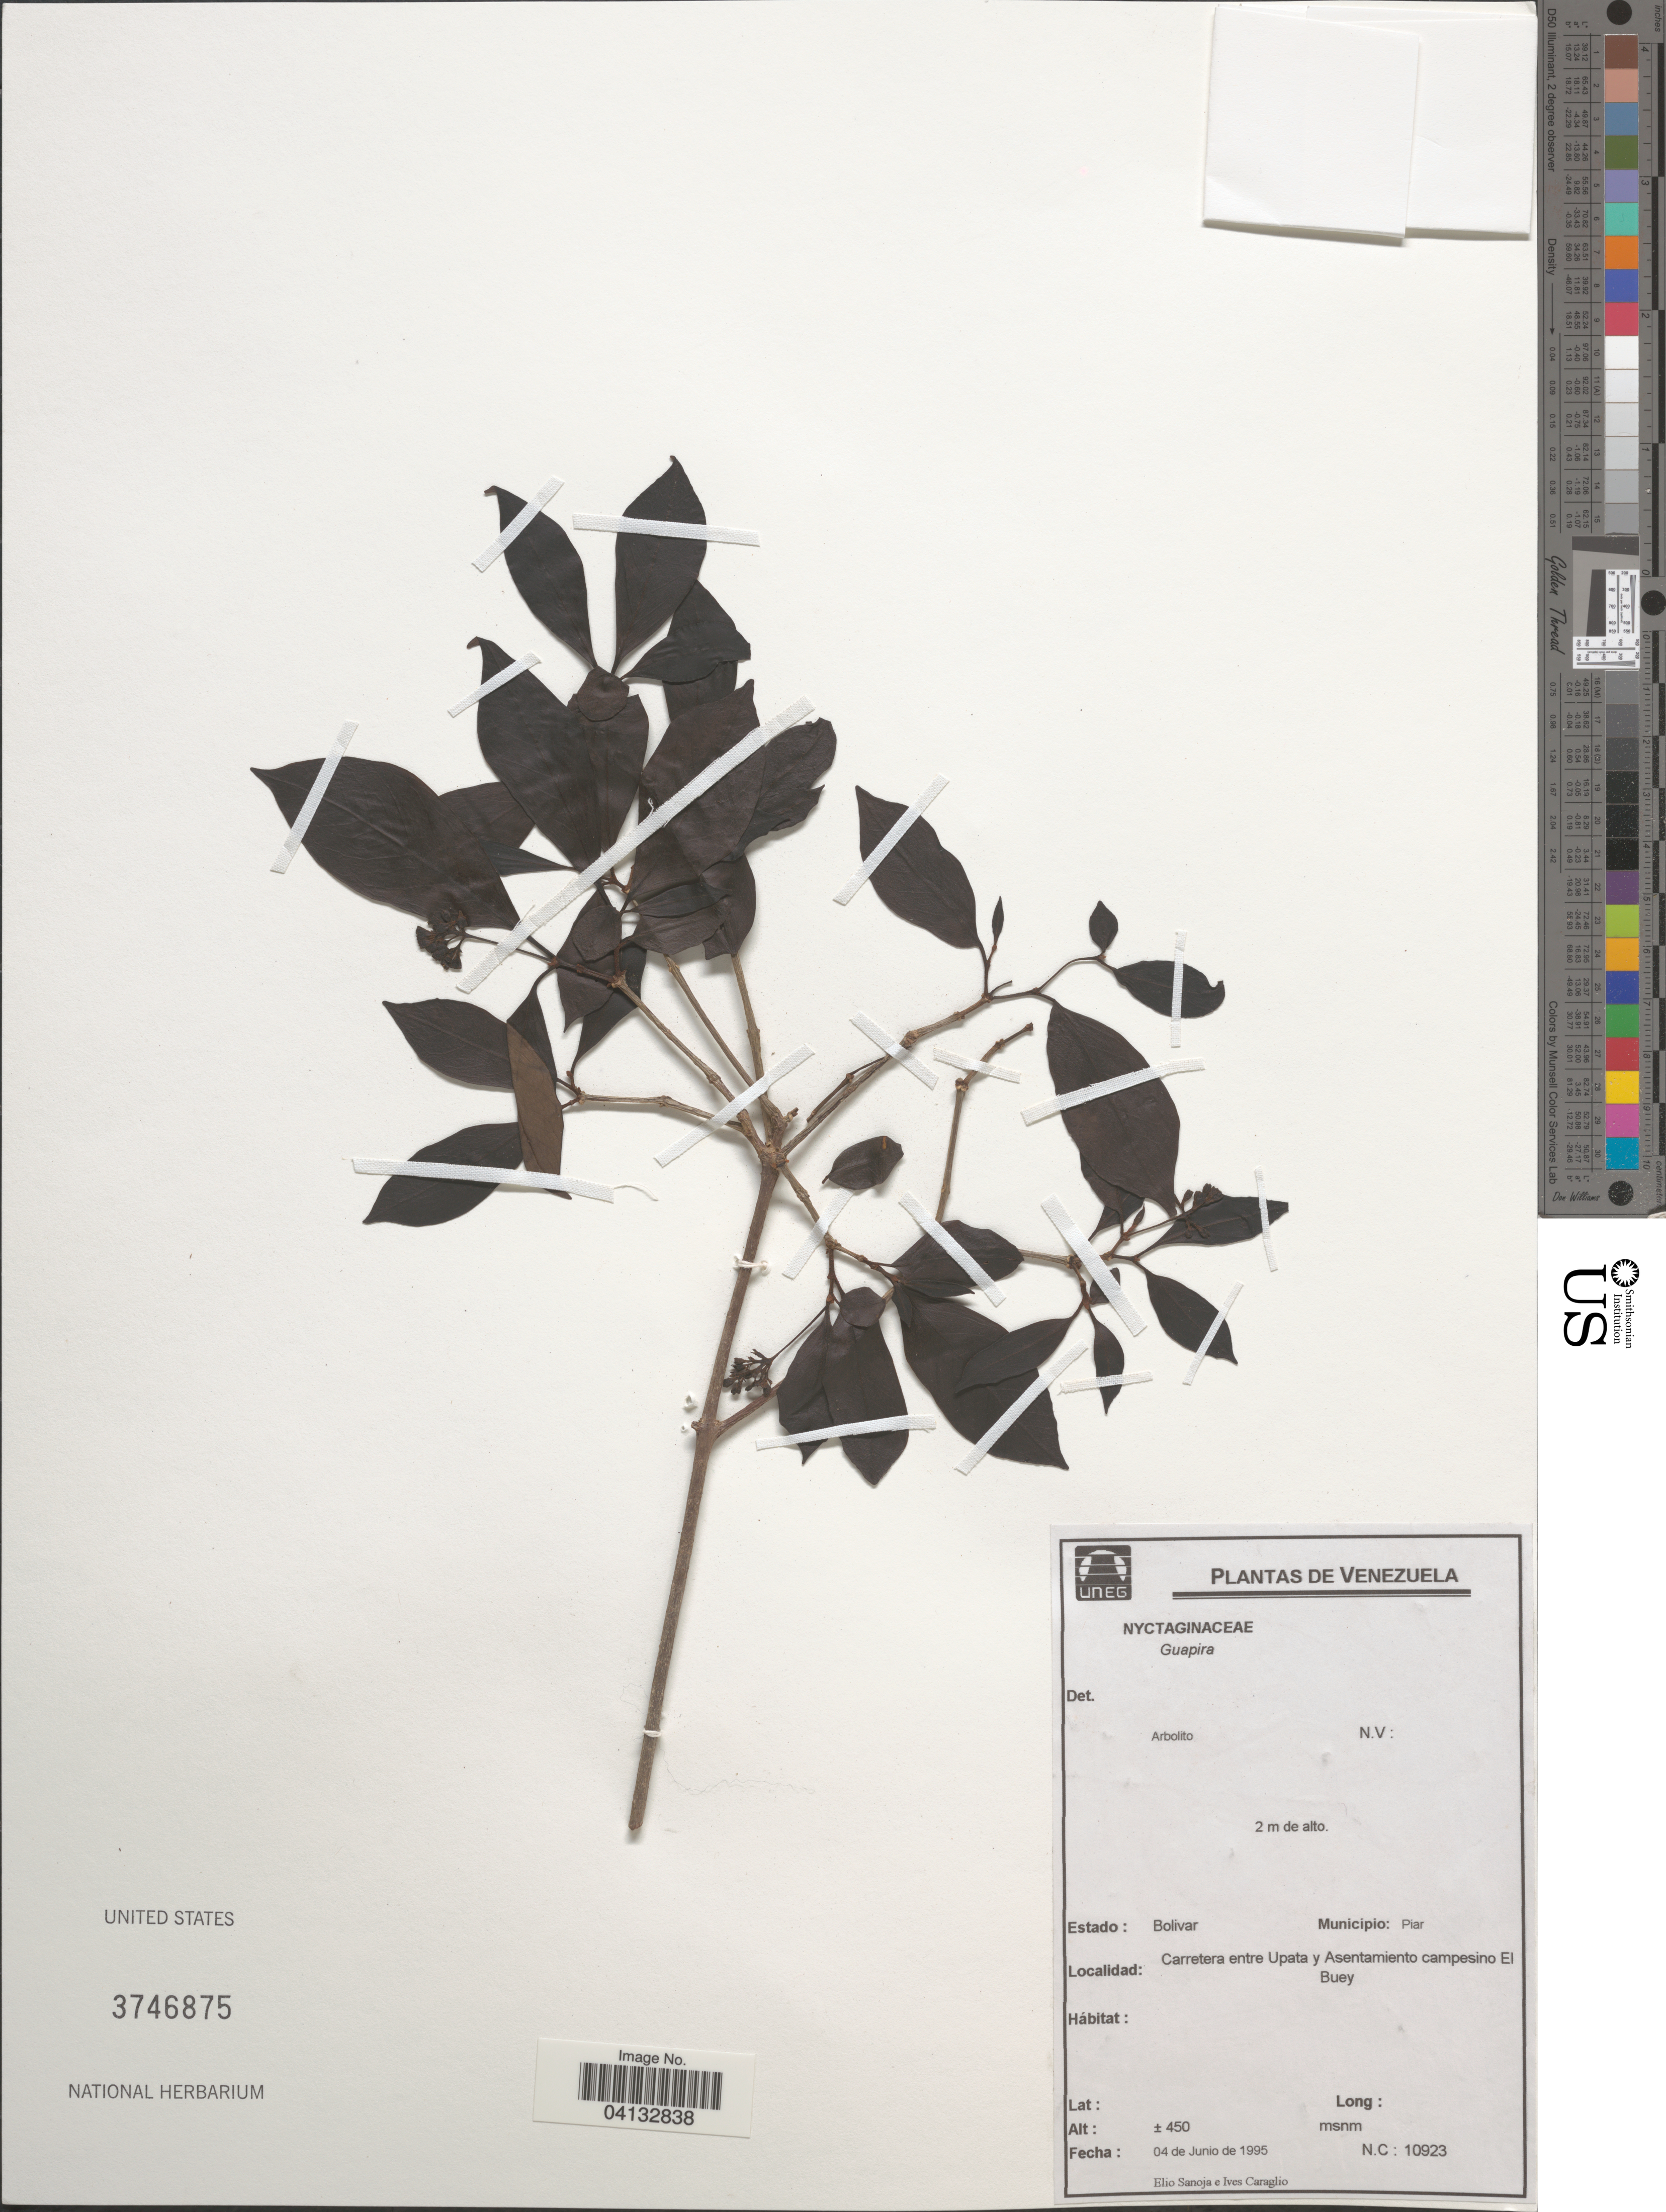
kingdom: Plantae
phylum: Tracheophyta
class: Magnoliopsida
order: Caryophyllales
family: Nyctaginaceae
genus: Guapira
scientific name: Guapira sp.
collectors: E. Sanoja & I. Caraglio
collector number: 10923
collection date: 1995-06-04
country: Venezuela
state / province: Bolivar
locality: Municipio: Piar. Carretera entre Upata y Asentamiento campesino El Buey.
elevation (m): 450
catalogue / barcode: US 3746875